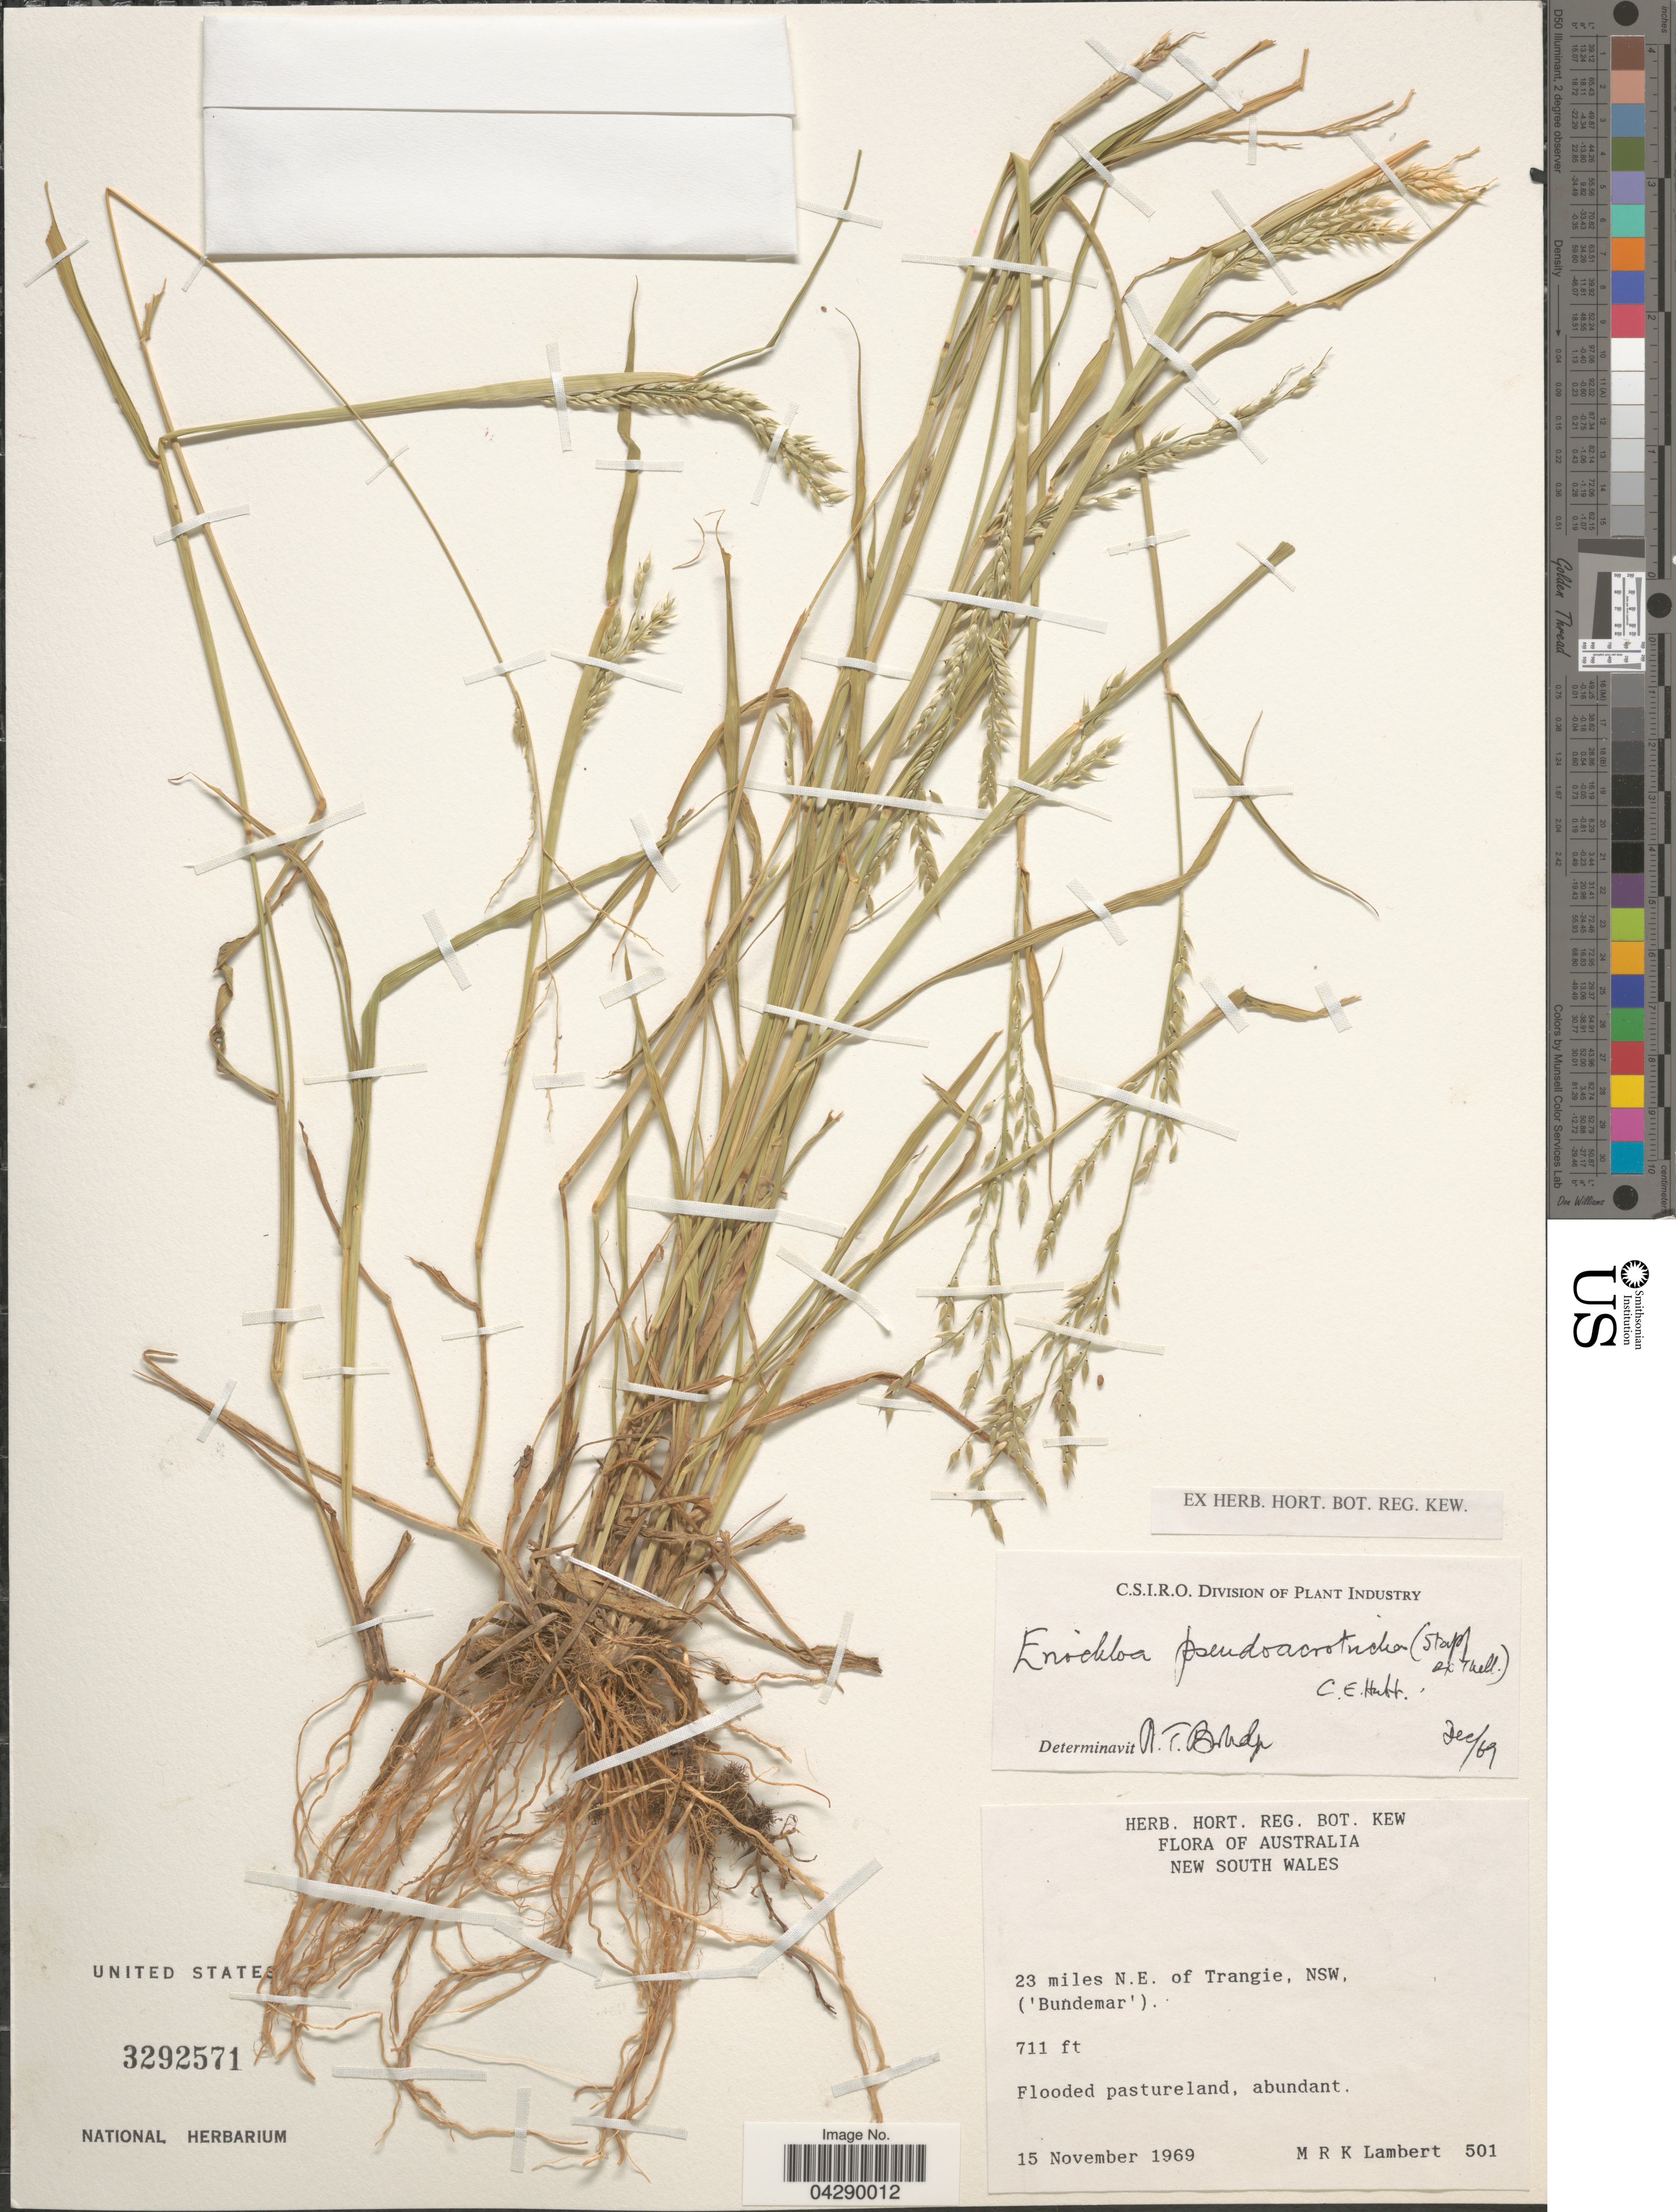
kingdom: Plantae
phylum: Tracheophyta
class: Liliopsida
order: Poales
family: Poaceae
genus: Eriochloa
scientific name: Eriochloa pseudoacrotricha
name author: (Stapf & Thell.) J.M. Black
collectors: M. Lambert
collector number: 501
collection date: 1969-11-15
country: Australia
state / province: New South Wales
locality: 23 miles N.E. of Trangie, ('Bundemar').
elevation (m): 217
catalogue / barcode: US 3292571